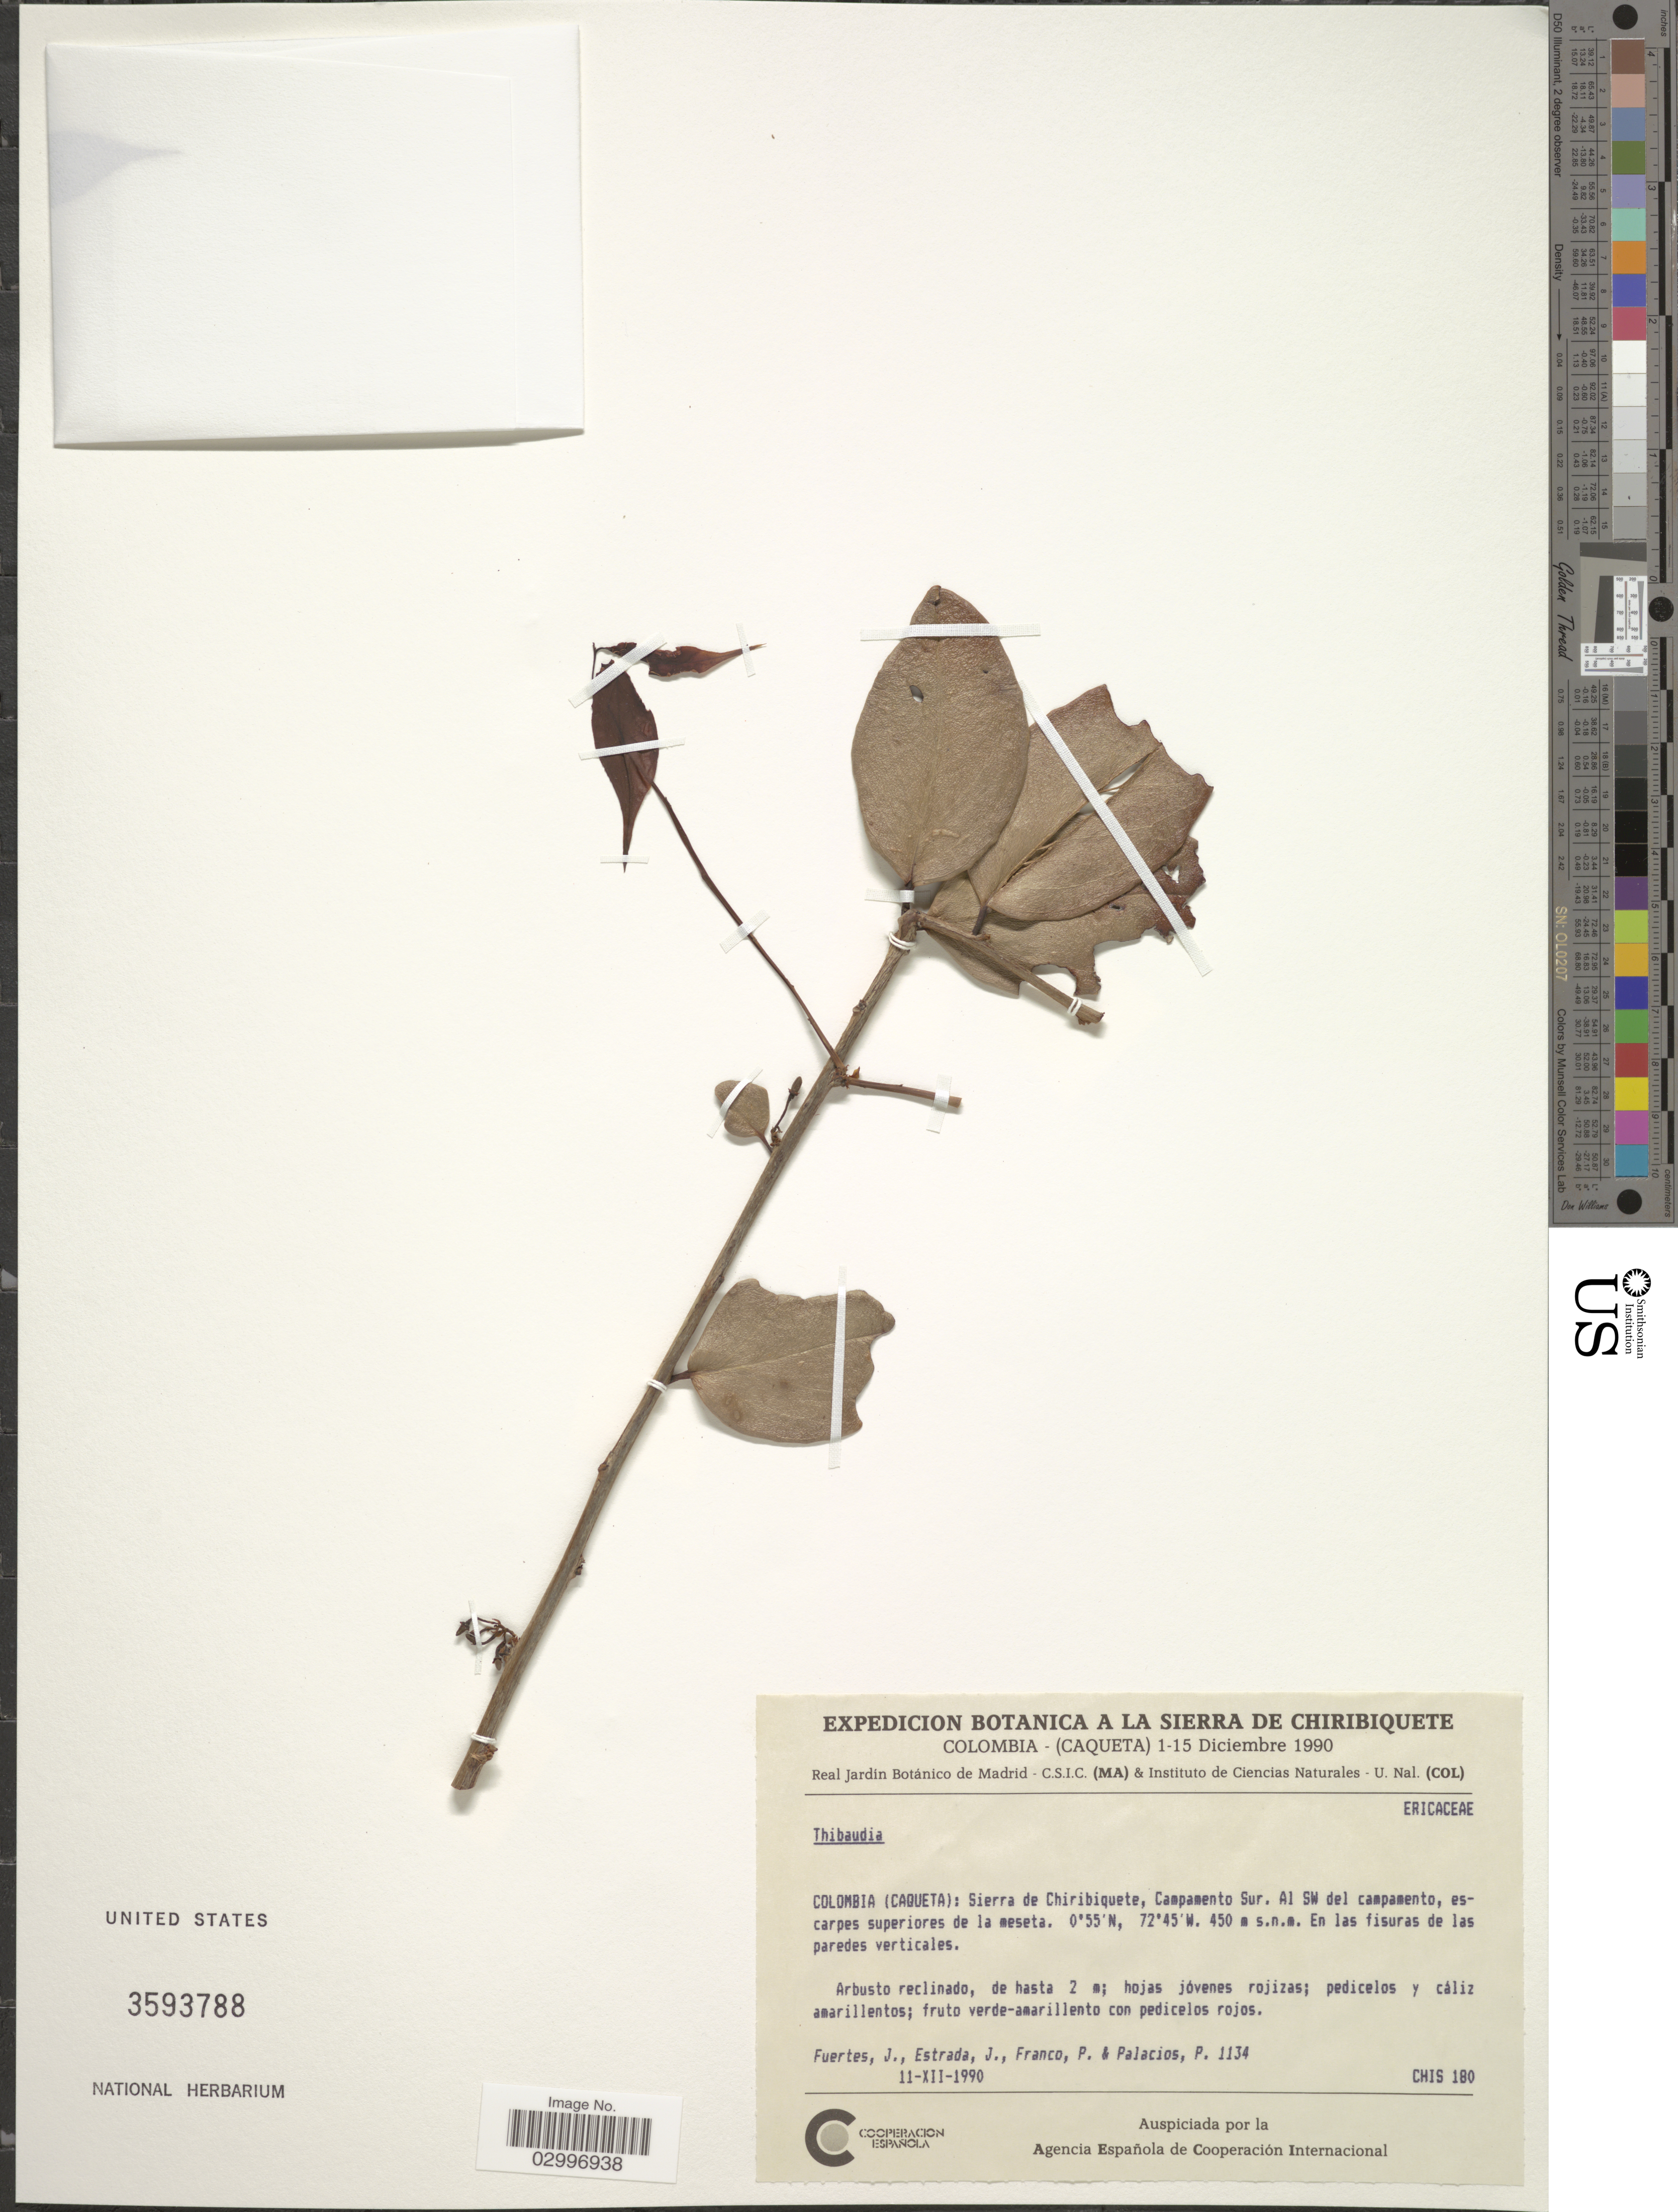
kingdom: Plantae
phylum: Tracheophyta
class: Magnoliopsida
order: Ericales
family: Ericaceae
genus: Thibaudia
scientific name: Thibaudia sp.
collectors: J. Fuertes, J. Estrada, P. Franco & P. Palacios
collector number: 1134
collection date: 1990-12-11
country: Colombia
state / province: Caquetá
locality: La Sierra de Chiribiquete. Campamento Sur. Al SW del campamento, escarpes superiores de la meseta.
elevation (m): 450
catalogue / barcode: US 3593788